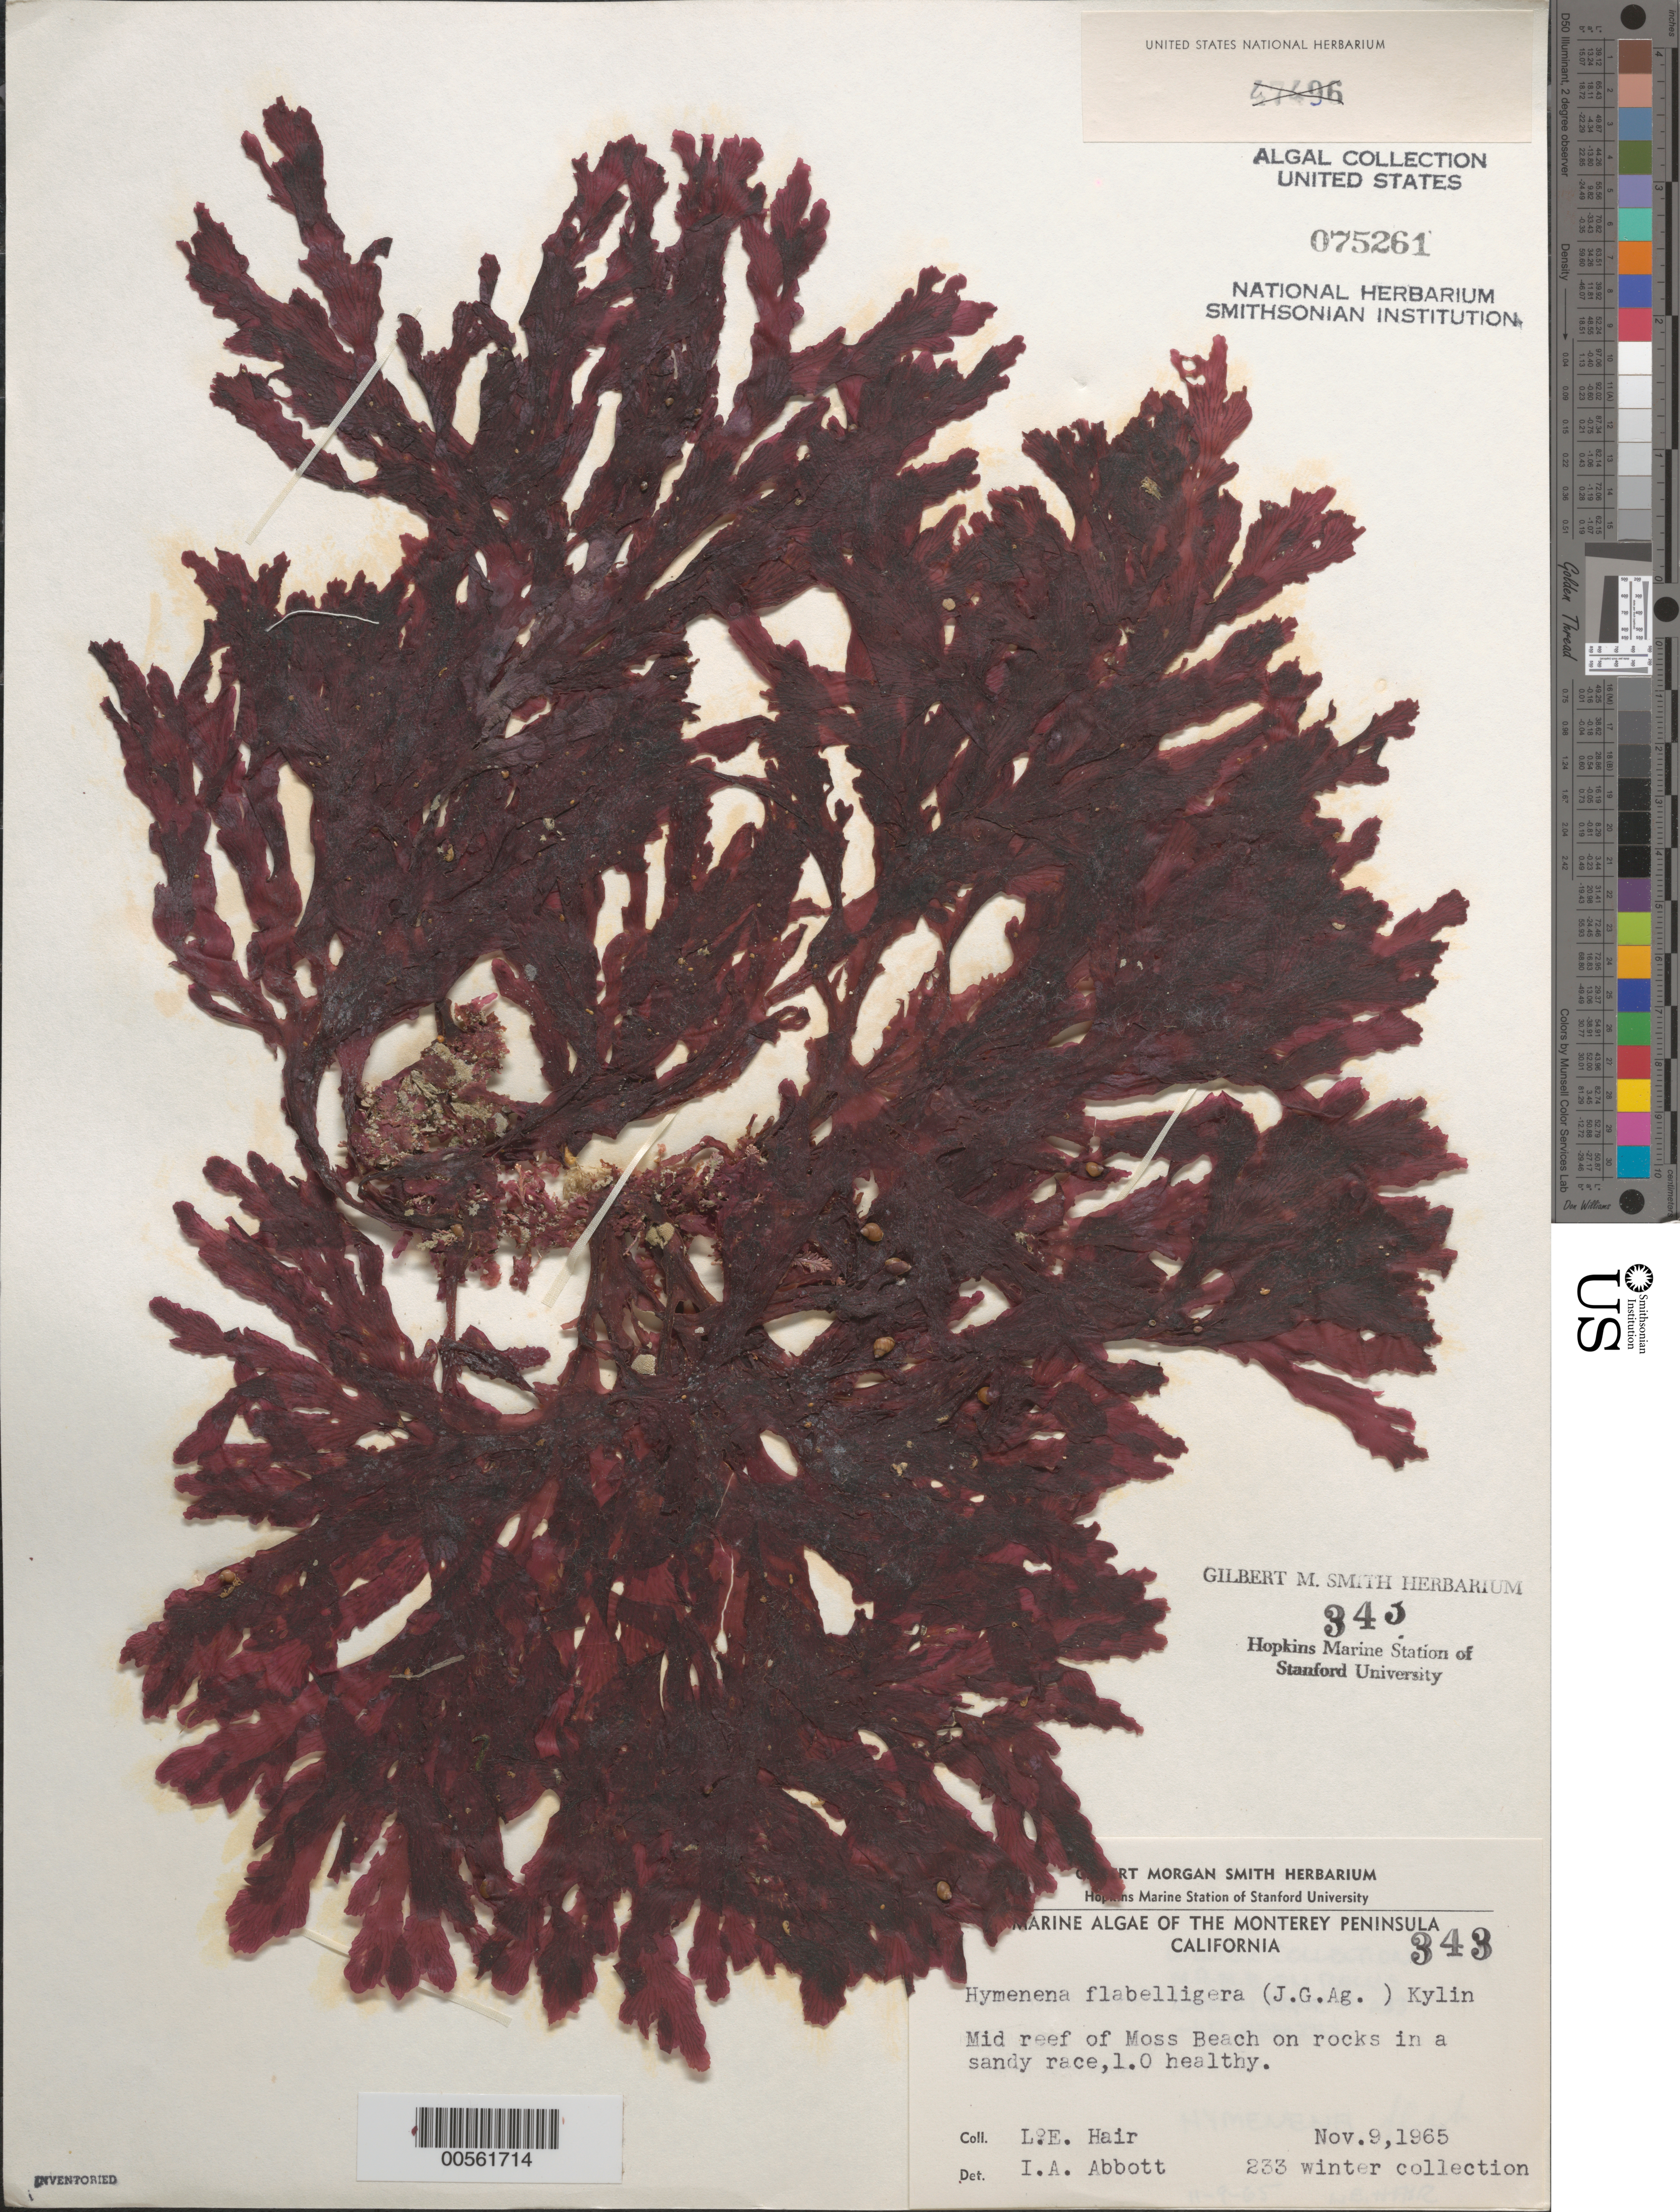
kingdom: Plantae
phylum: Rhodophyta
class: Florideophyceae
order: Ceramiales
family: Delesseriaceae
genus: Hymenena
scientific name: Hymenena flabelligera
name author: (J. Agardh) Kylin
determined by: Abbott, Isabella A.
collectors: L. Hair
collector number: Leh 233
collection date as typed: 09 Nov 1965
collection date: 1965-11-09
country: United States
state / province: California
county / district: Monterey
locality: Middle Reef of Moss Beach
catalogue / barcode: US 75261